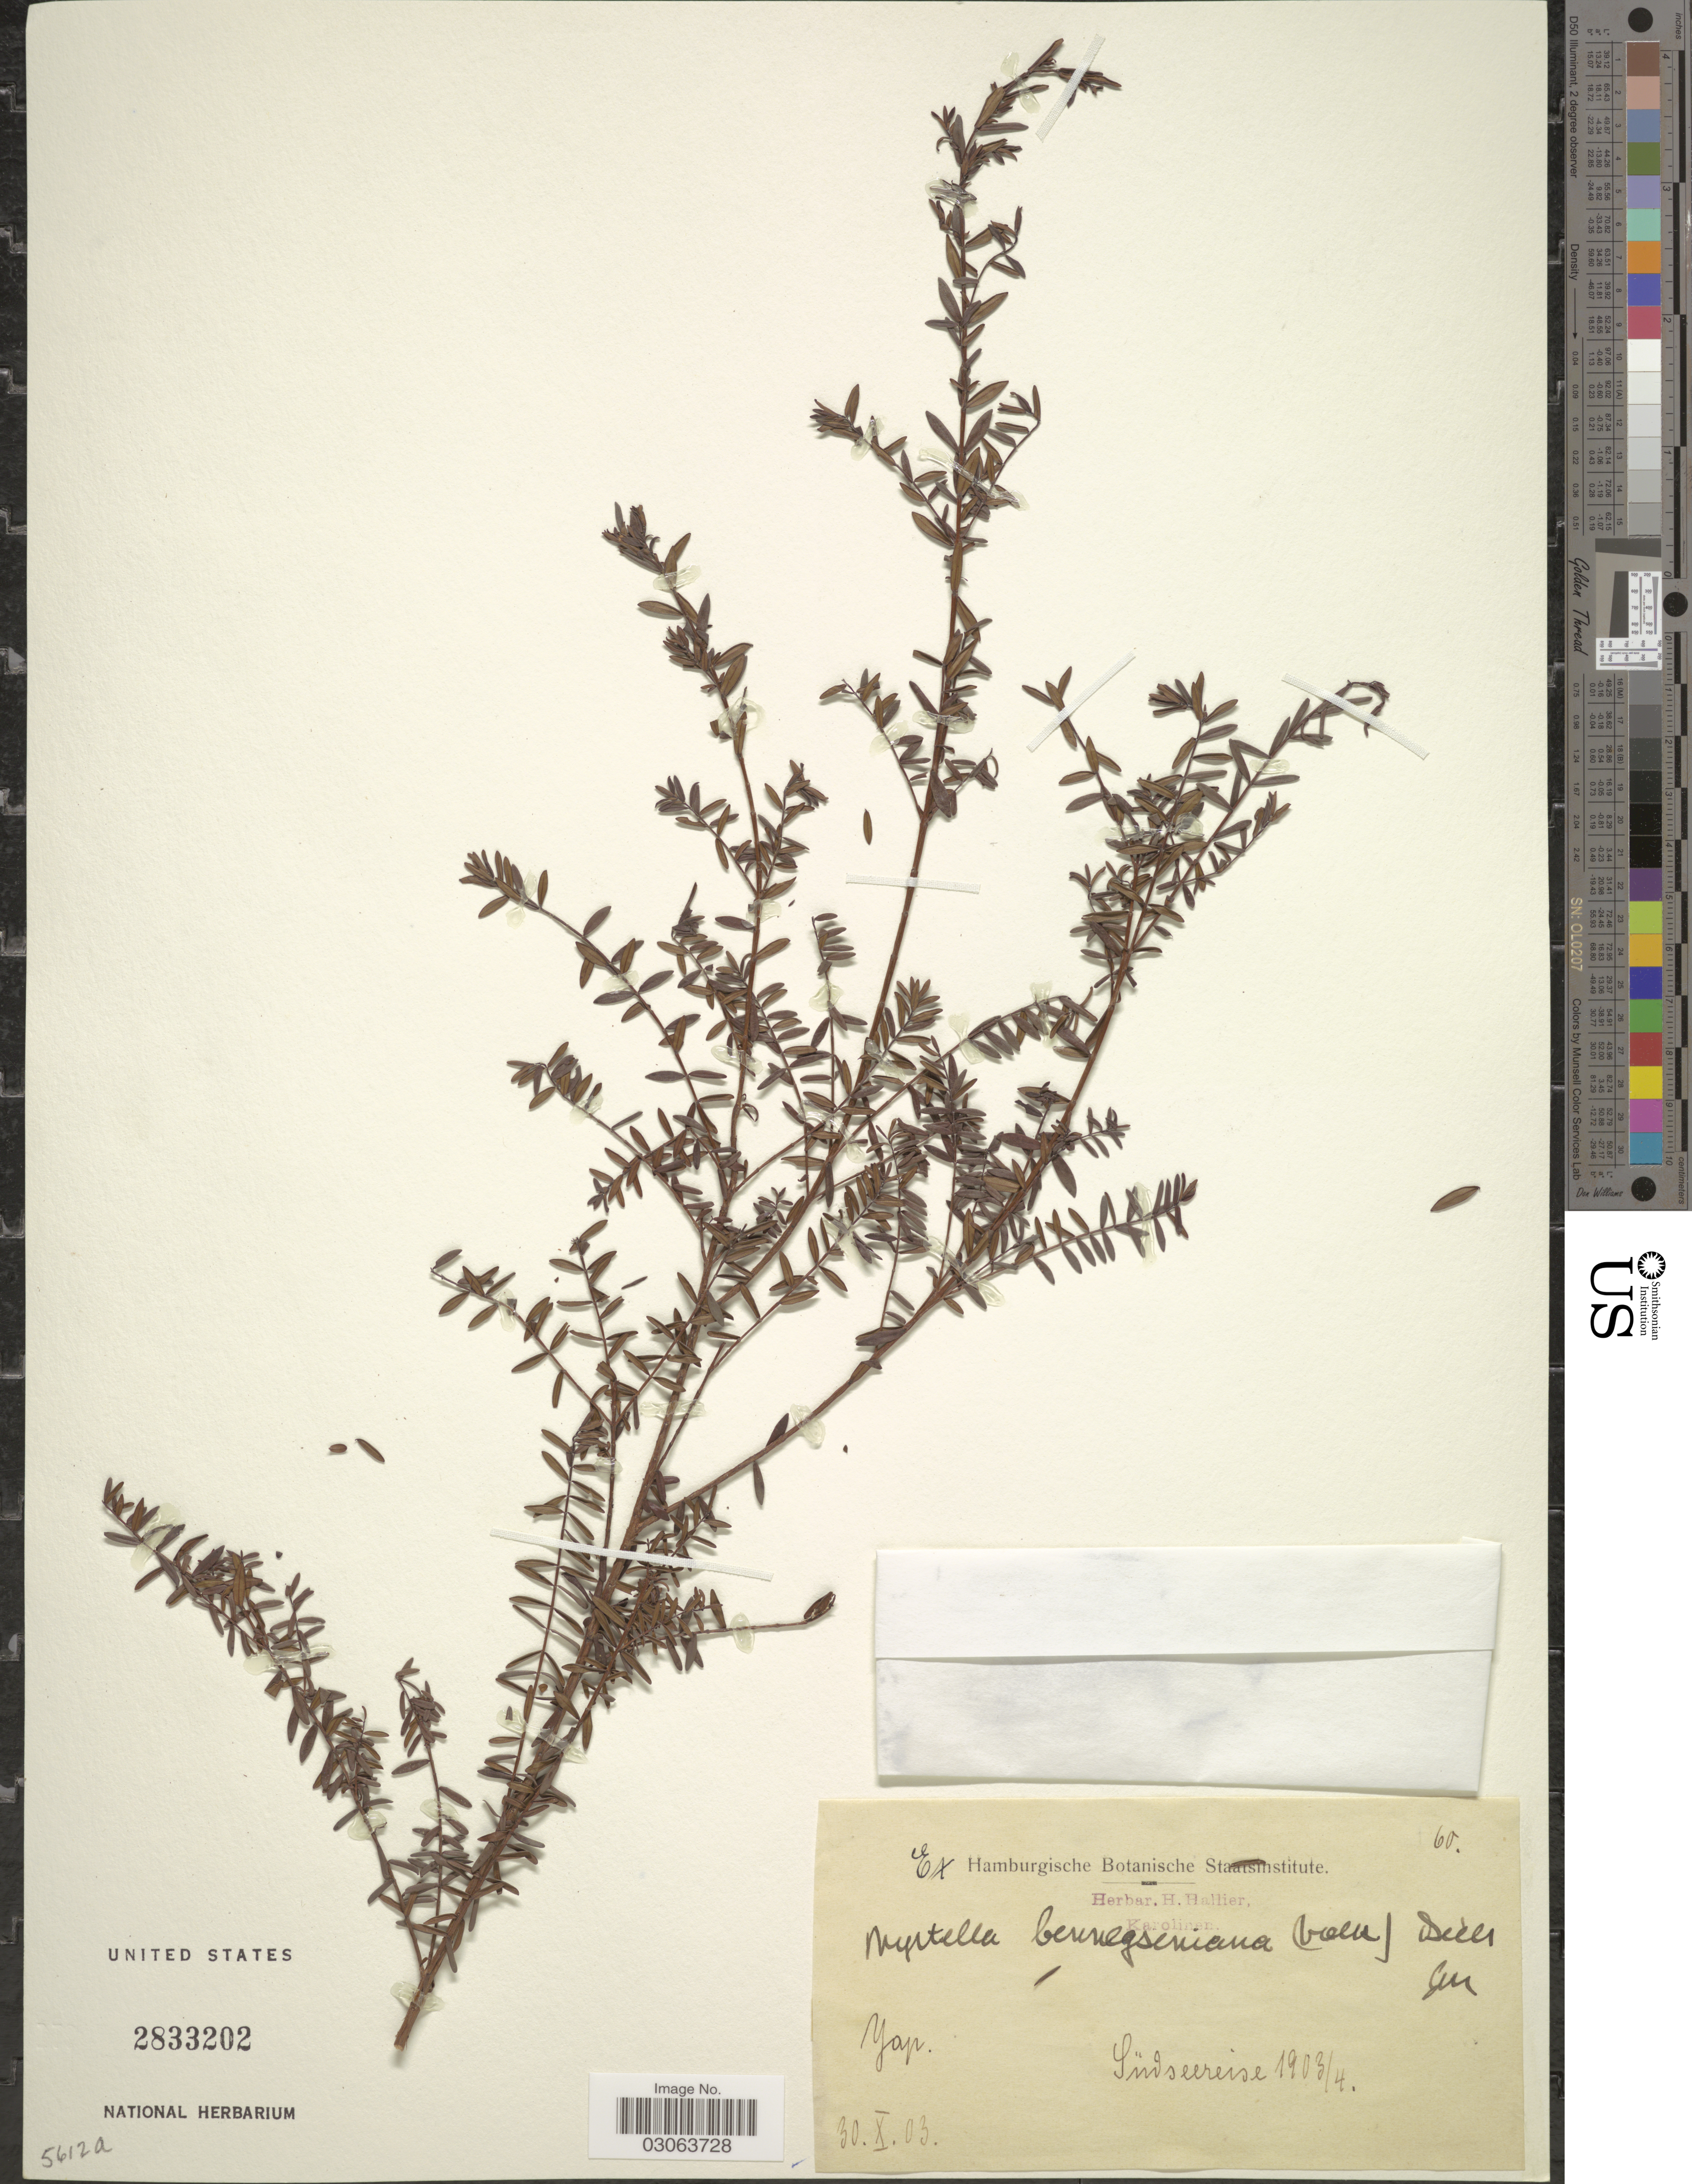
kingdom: Plantae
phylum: Tracheophyta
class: Magnoliopsida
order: Myrtales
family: Myrtaceae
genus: Myrtella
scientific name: Myrtella bennigseniana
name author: (Volkens) Diels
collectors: Herbar H. Hallier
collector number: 60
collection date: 1903-10-30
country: Micronesia, Federated States of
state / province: Yap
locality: Südseereise.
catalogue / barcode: US 2833202